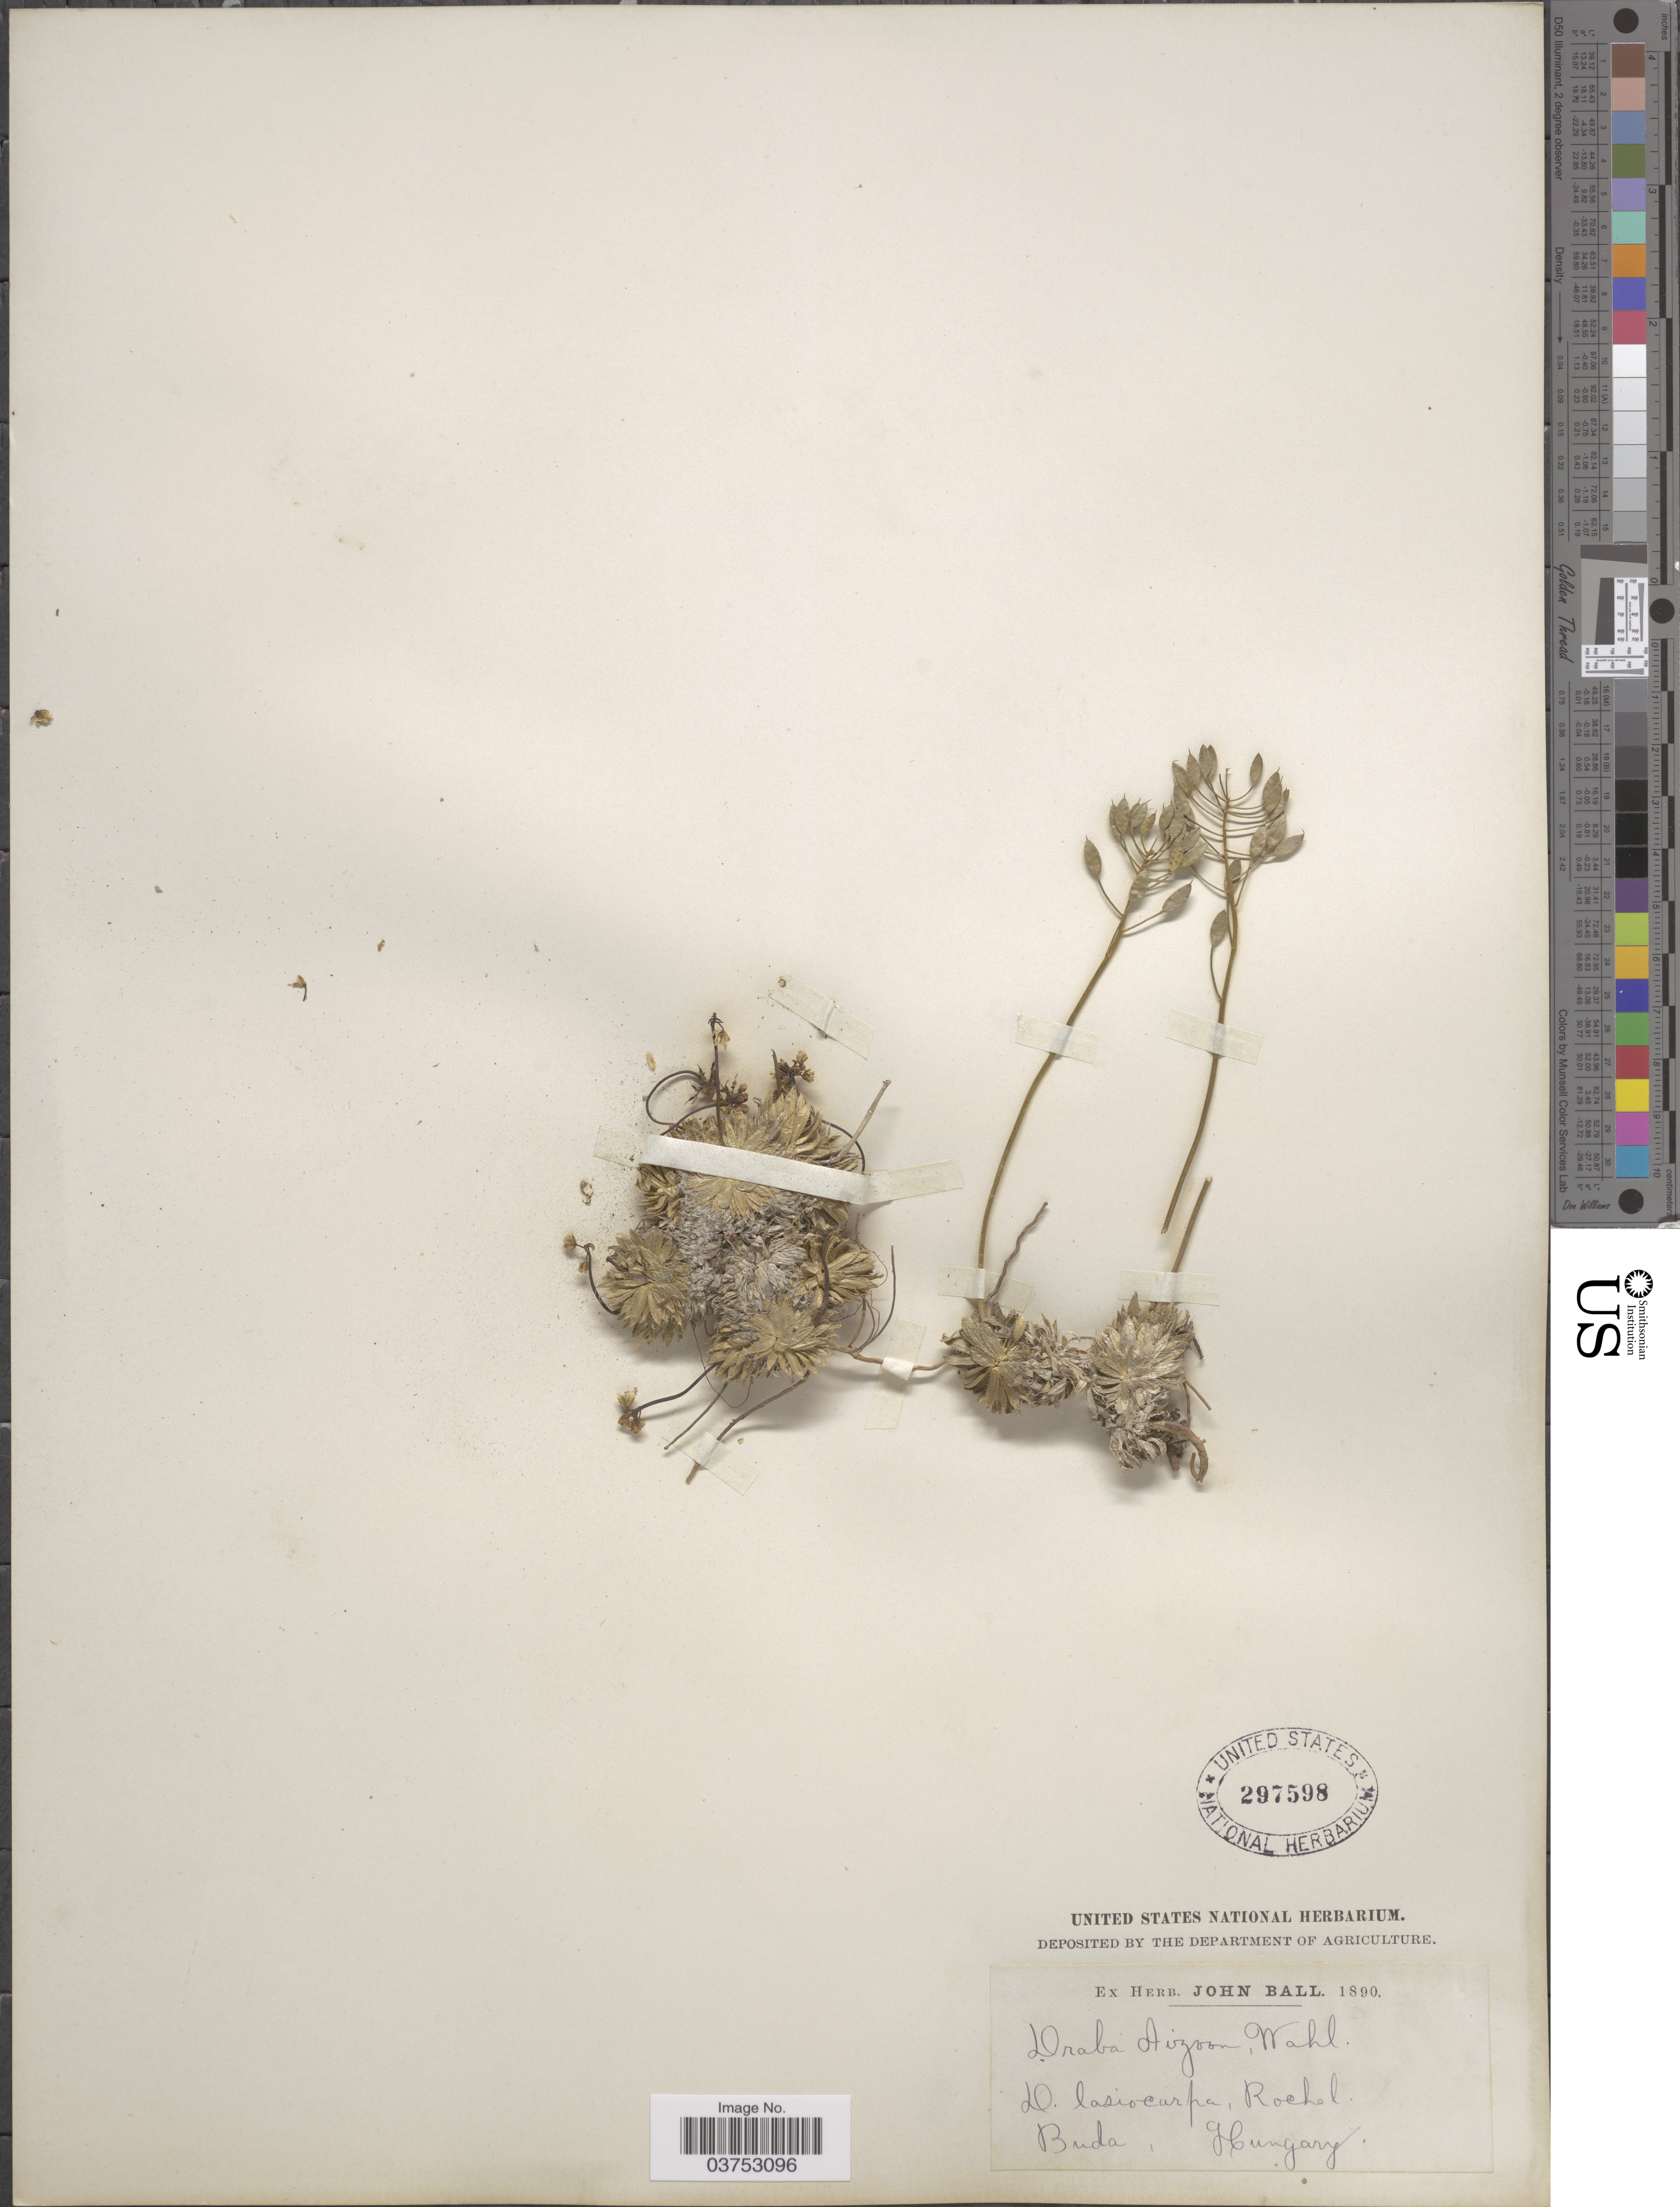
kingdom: Plantae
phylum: Tracheophyta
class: Magnoliopsida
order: Brassicales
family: Brassicaceae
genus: Draba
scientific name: Draba aizoon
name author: Wahlenb.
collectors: ex herb. John Ball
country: Hungary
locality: Buda.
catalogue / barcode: US 297598